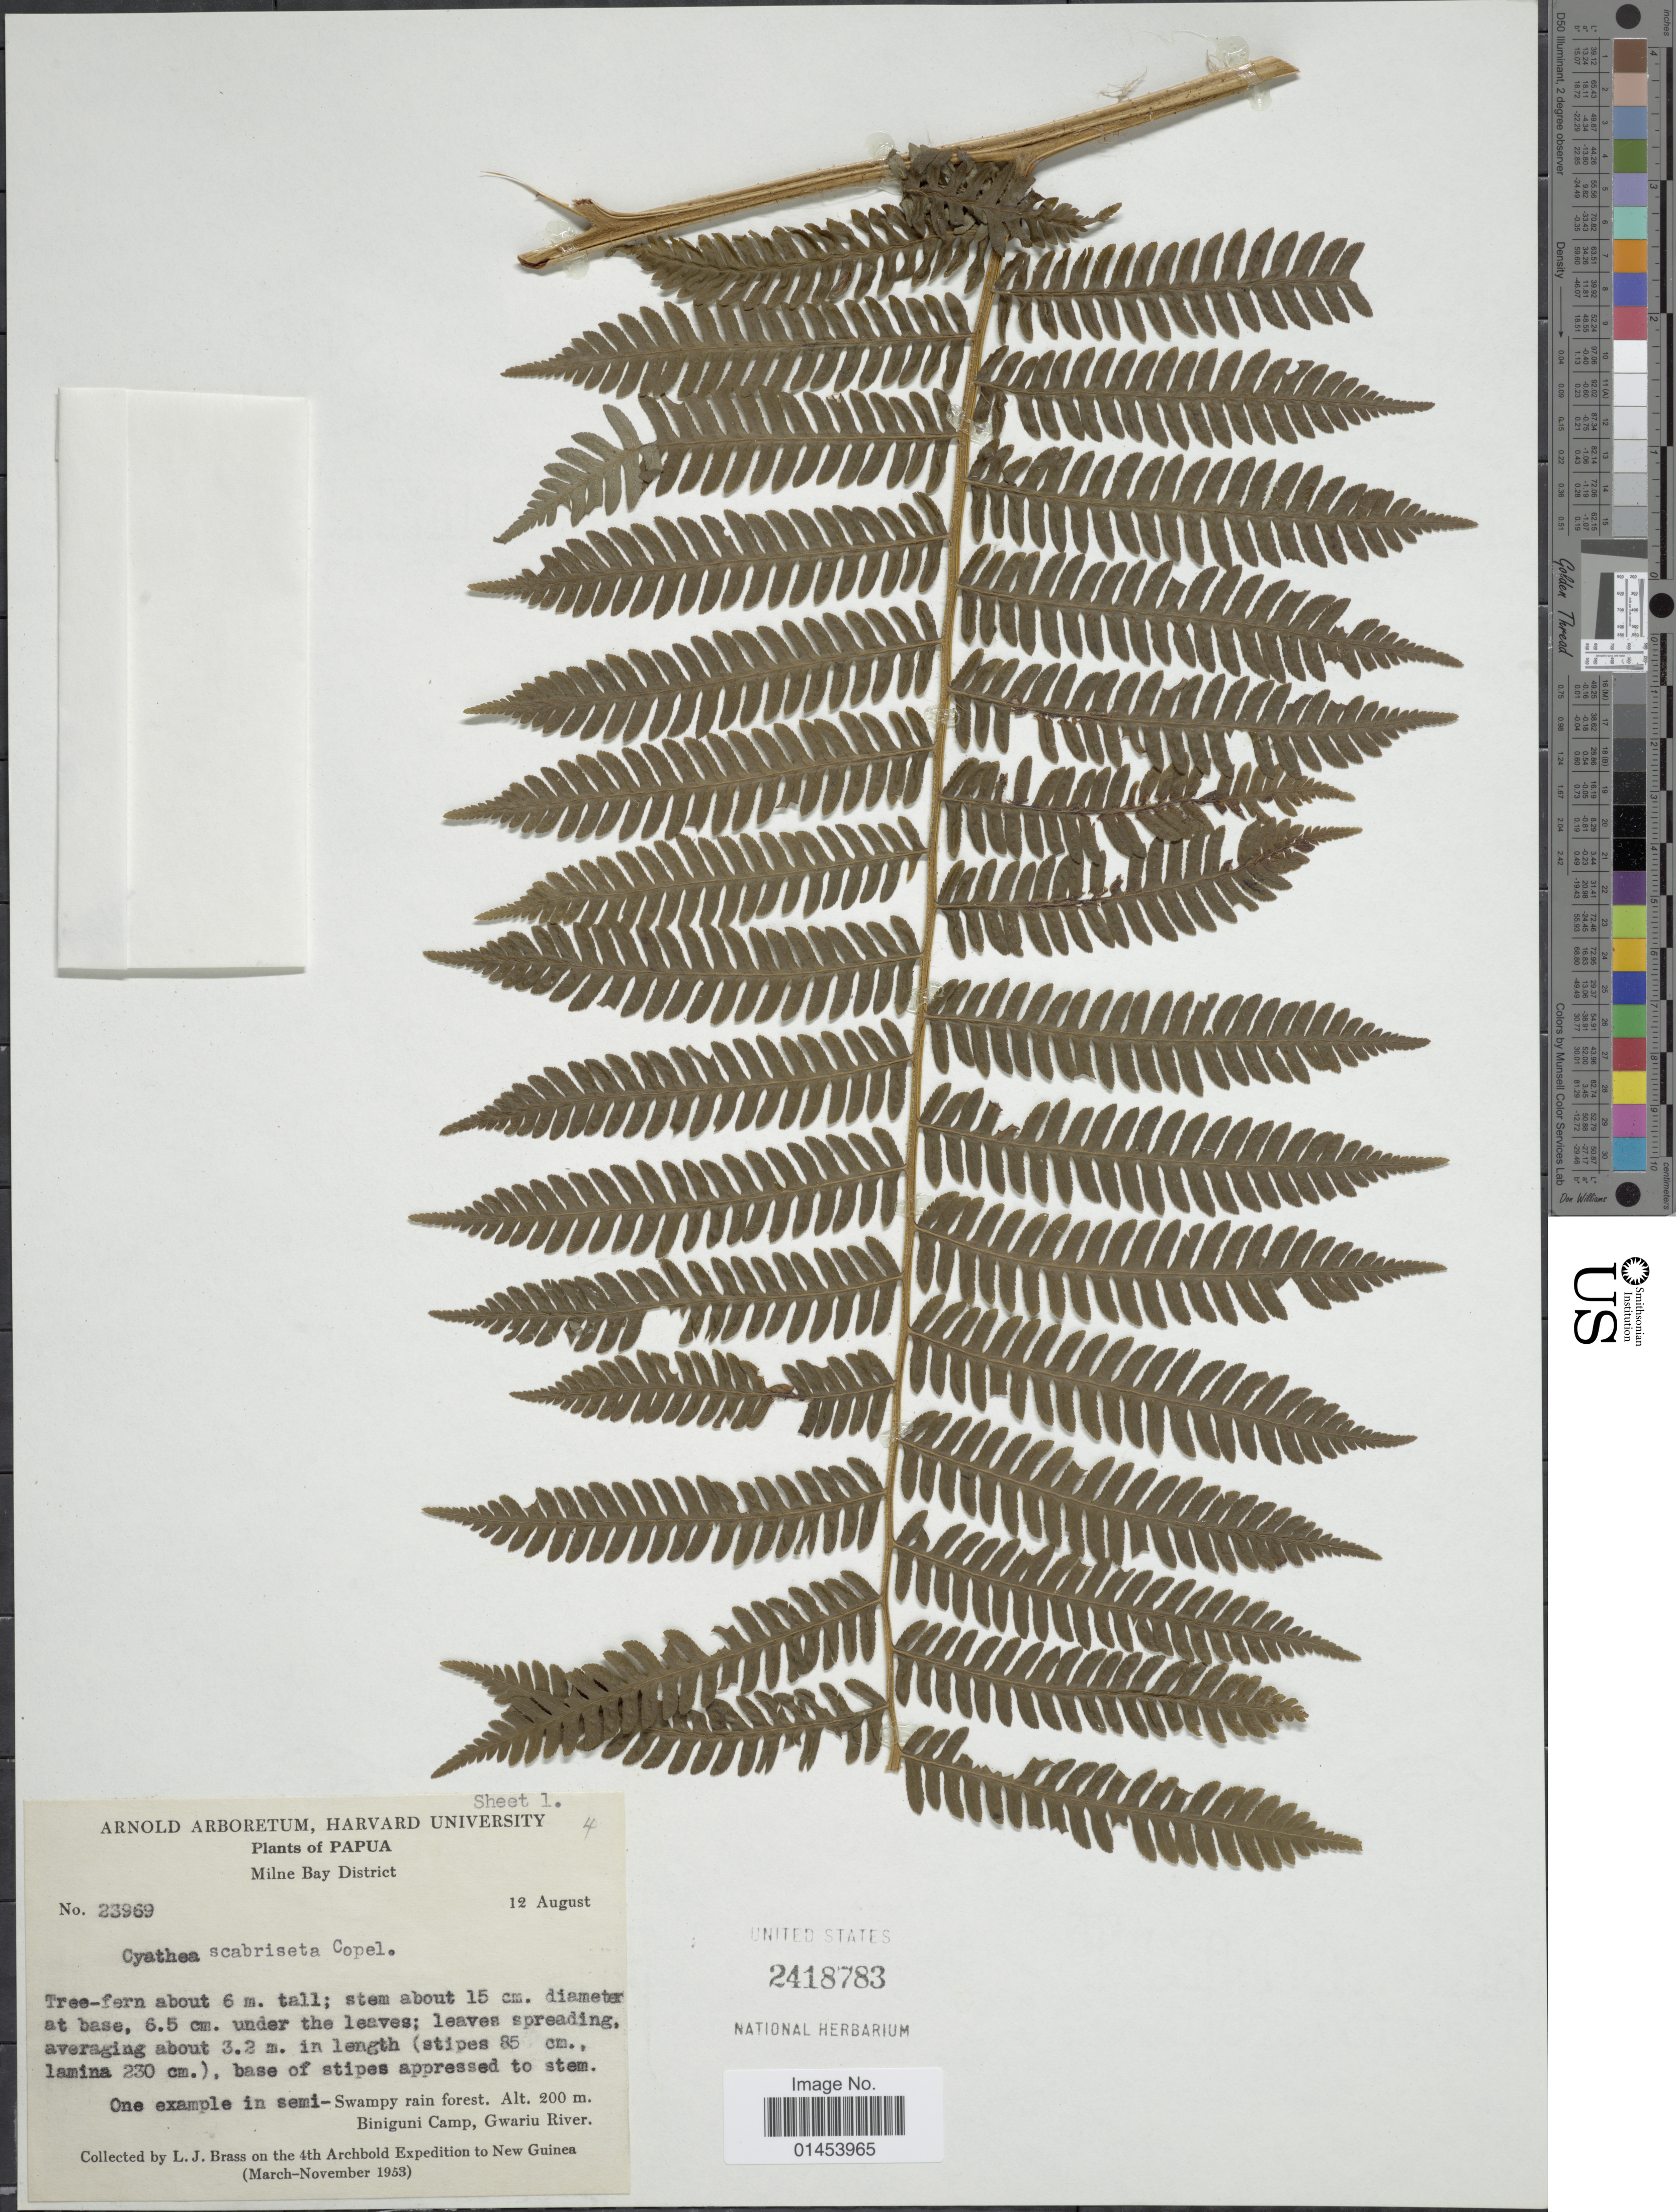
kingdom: Plantae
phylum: Tracheophyta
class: Polypodiopsida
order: Cyatheales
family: Cyatheaceae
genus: Cyathea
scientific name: Cyathea rumphiana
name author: (Alderw.) Merr.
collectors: L. J. Brass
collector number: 23969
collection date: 1953-08-12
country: Papua New Guinea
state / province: Milne Bay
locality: Milne Bay District. Biniguni Camp, Gwariu River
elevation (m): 200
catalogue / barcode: US 2418783